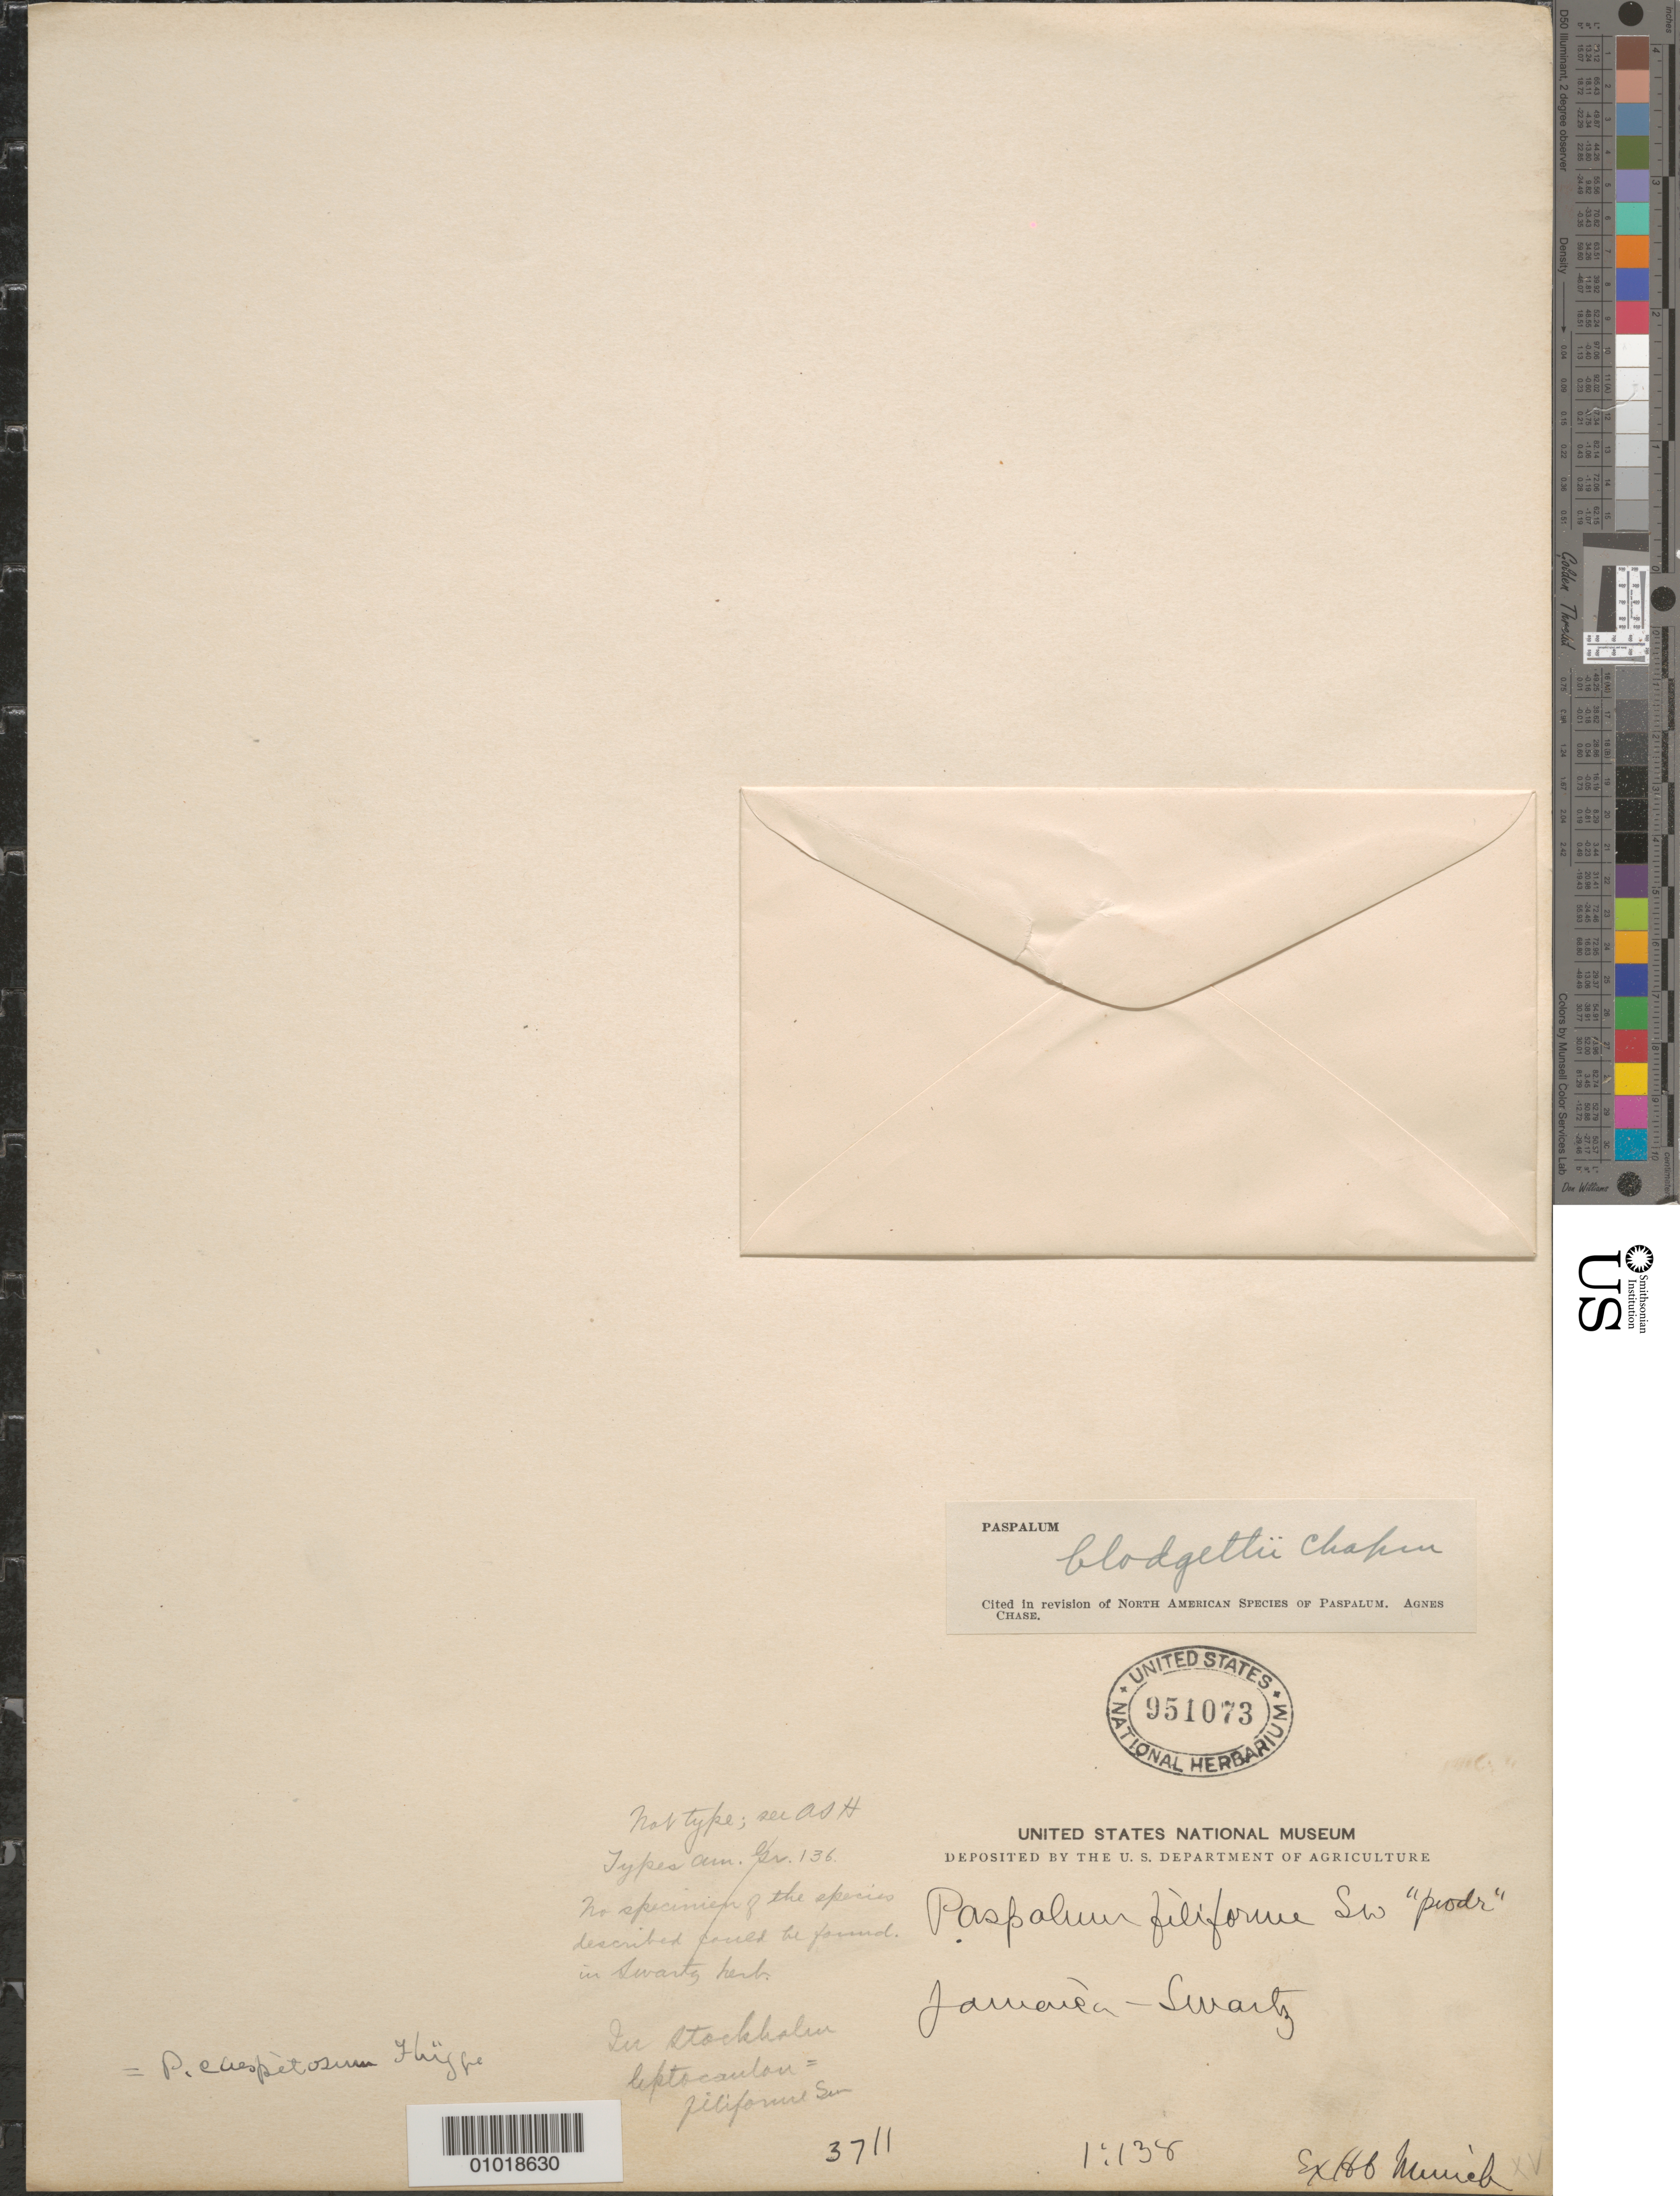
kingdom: Plantae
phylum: Tracheophyta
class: Liliopsida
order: Poales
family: Poaceae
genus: Paspalum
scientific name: Paspalum blodgettii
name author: Chapm.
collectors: O. Swartz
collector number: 3711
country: Jamaica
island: Jamaica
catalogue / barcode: US 951073